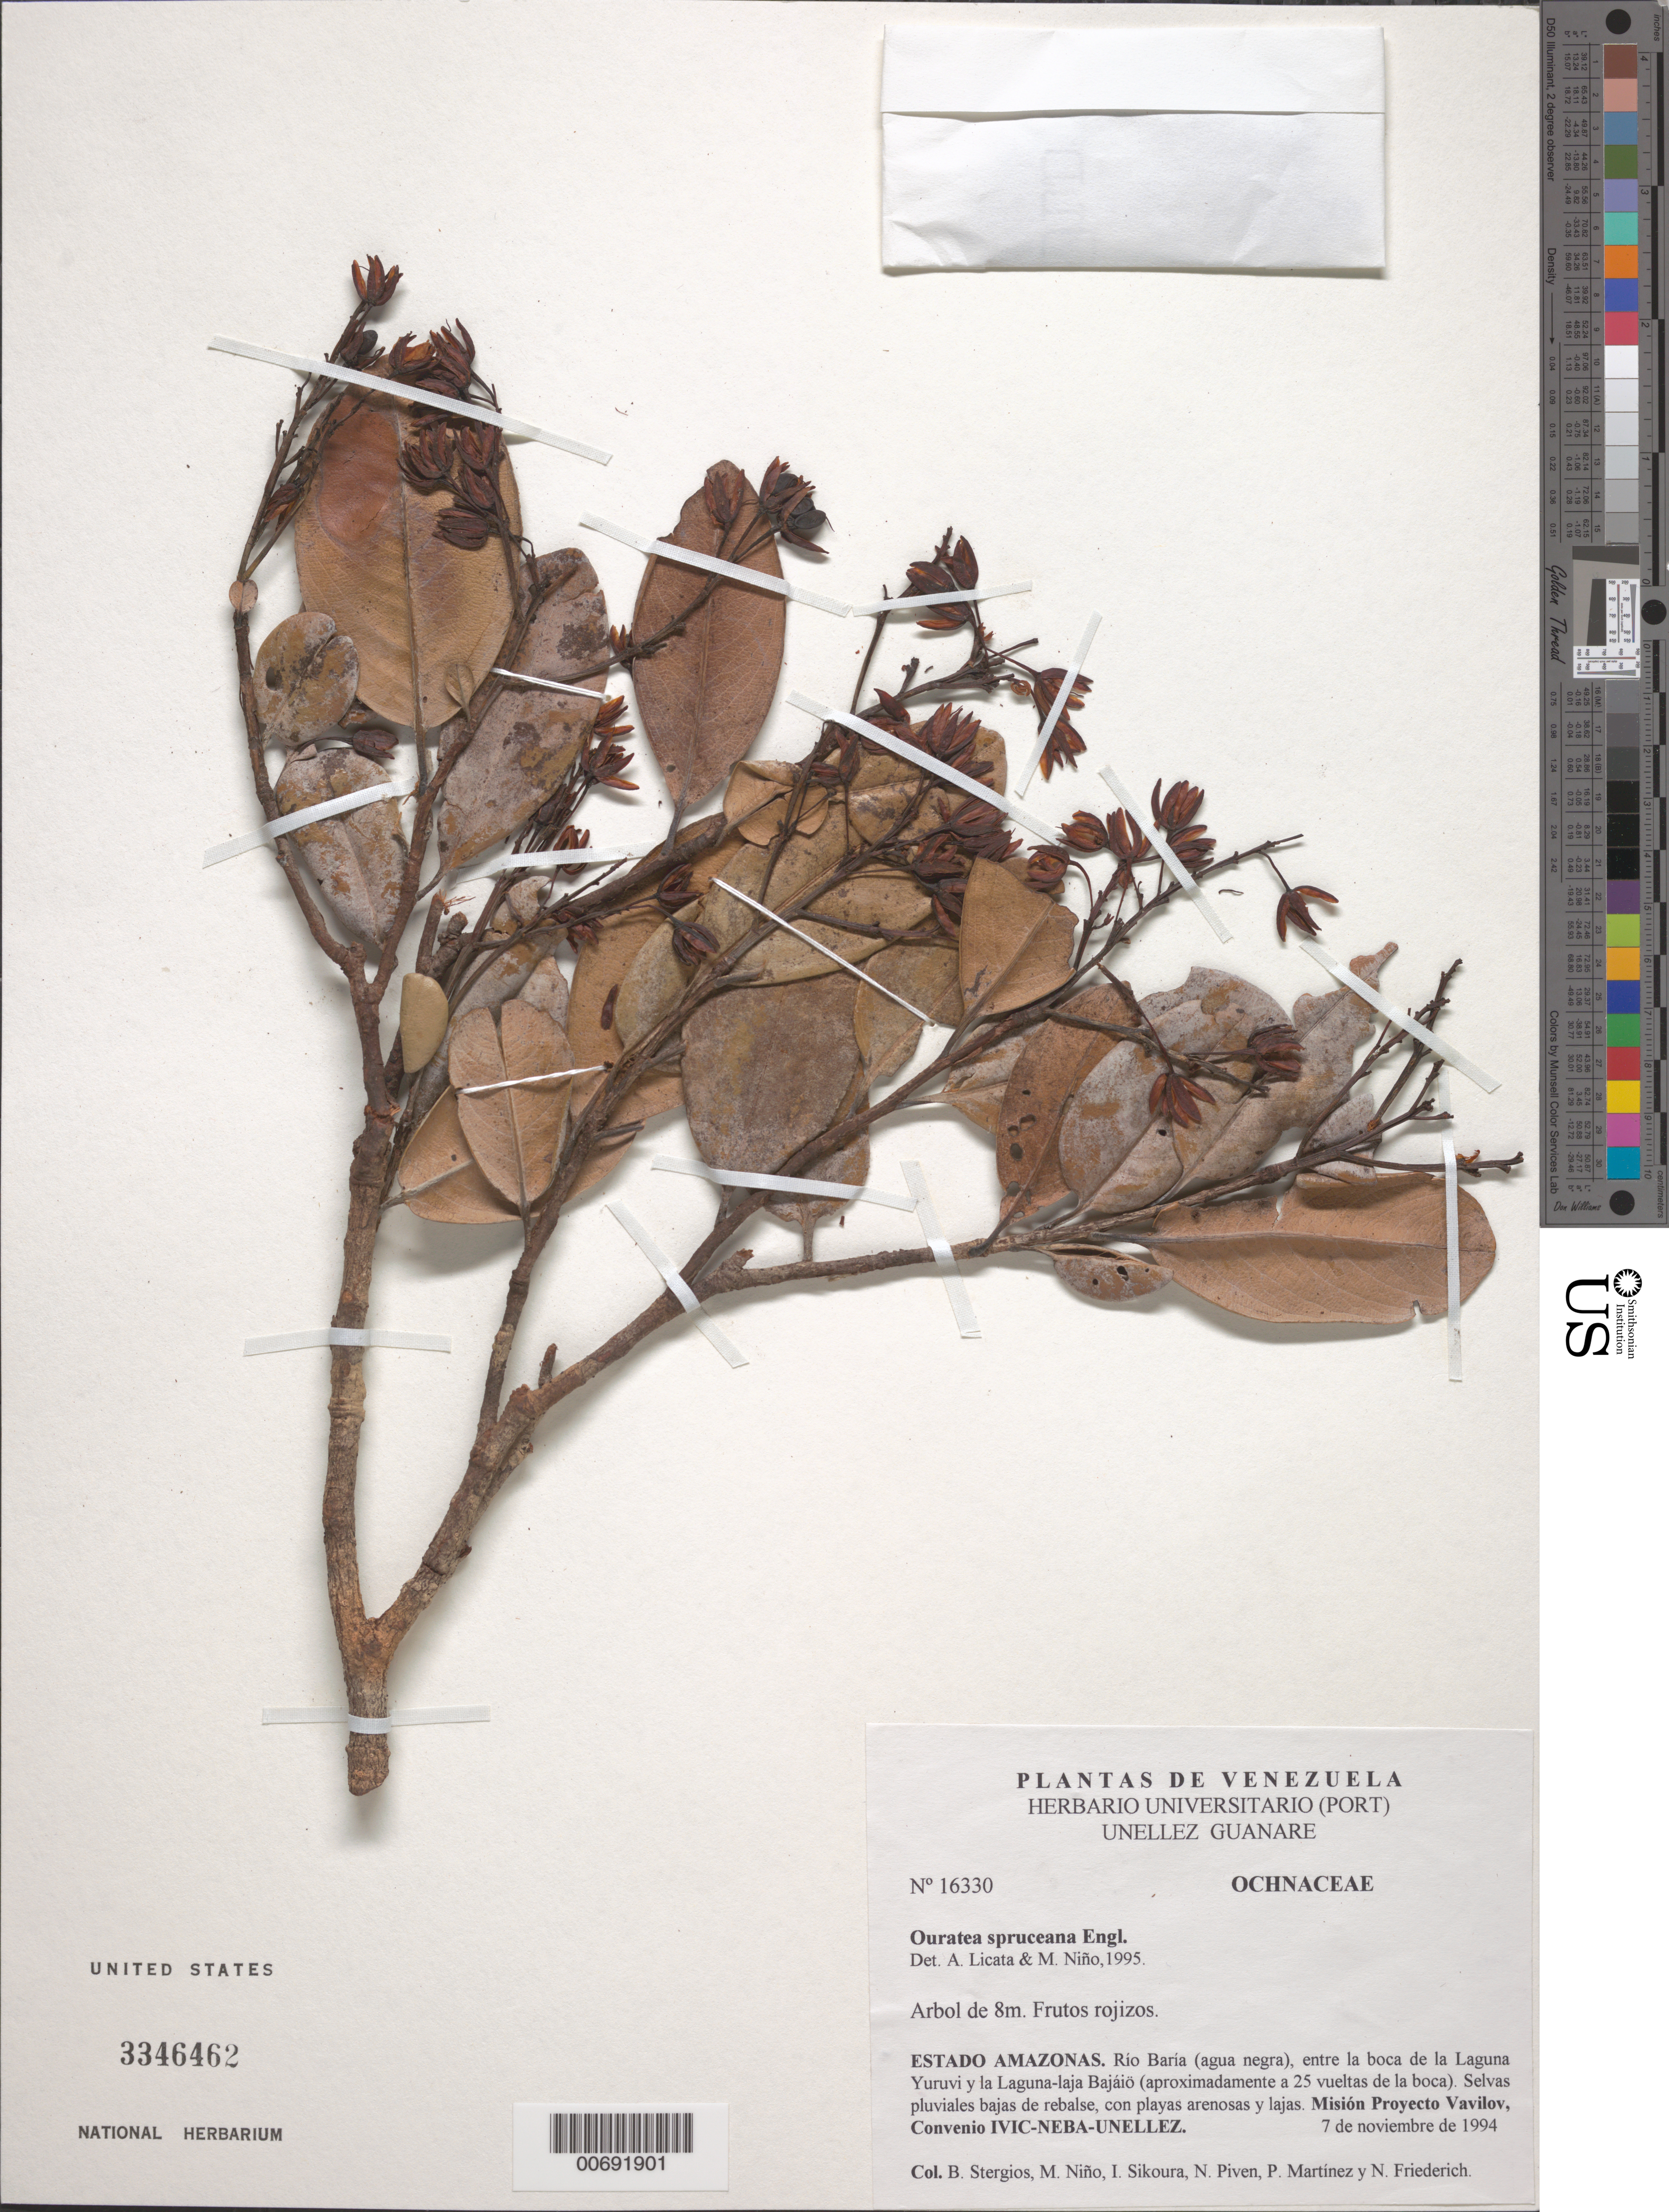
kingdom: Plantae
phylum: Tracheophyta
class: Magnoliopsida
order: Malpighiales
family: Ochnaceae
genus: Ouratea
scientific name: Ouratea spruceana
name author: Engl.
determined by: Licata, A.; Niño, S. M.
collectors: B. G. Stergios, S. M. Niño, I. Sikoura, N. Piven, P. Martinez & N. Friederich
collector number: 16330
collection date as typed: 7-Nov-94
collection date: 1994-11-07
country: Venezuela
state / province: Amazonas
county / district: Río Negro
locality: Río Baría, entre la boca de la Laguna Yuruvi y la Laguna-laja Bajáiö (aprox. a 25 vueltas de la boca)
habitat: Selvas pluviales bajas de rebalse, con playas arenosas y lajas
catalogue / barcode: US 3346462